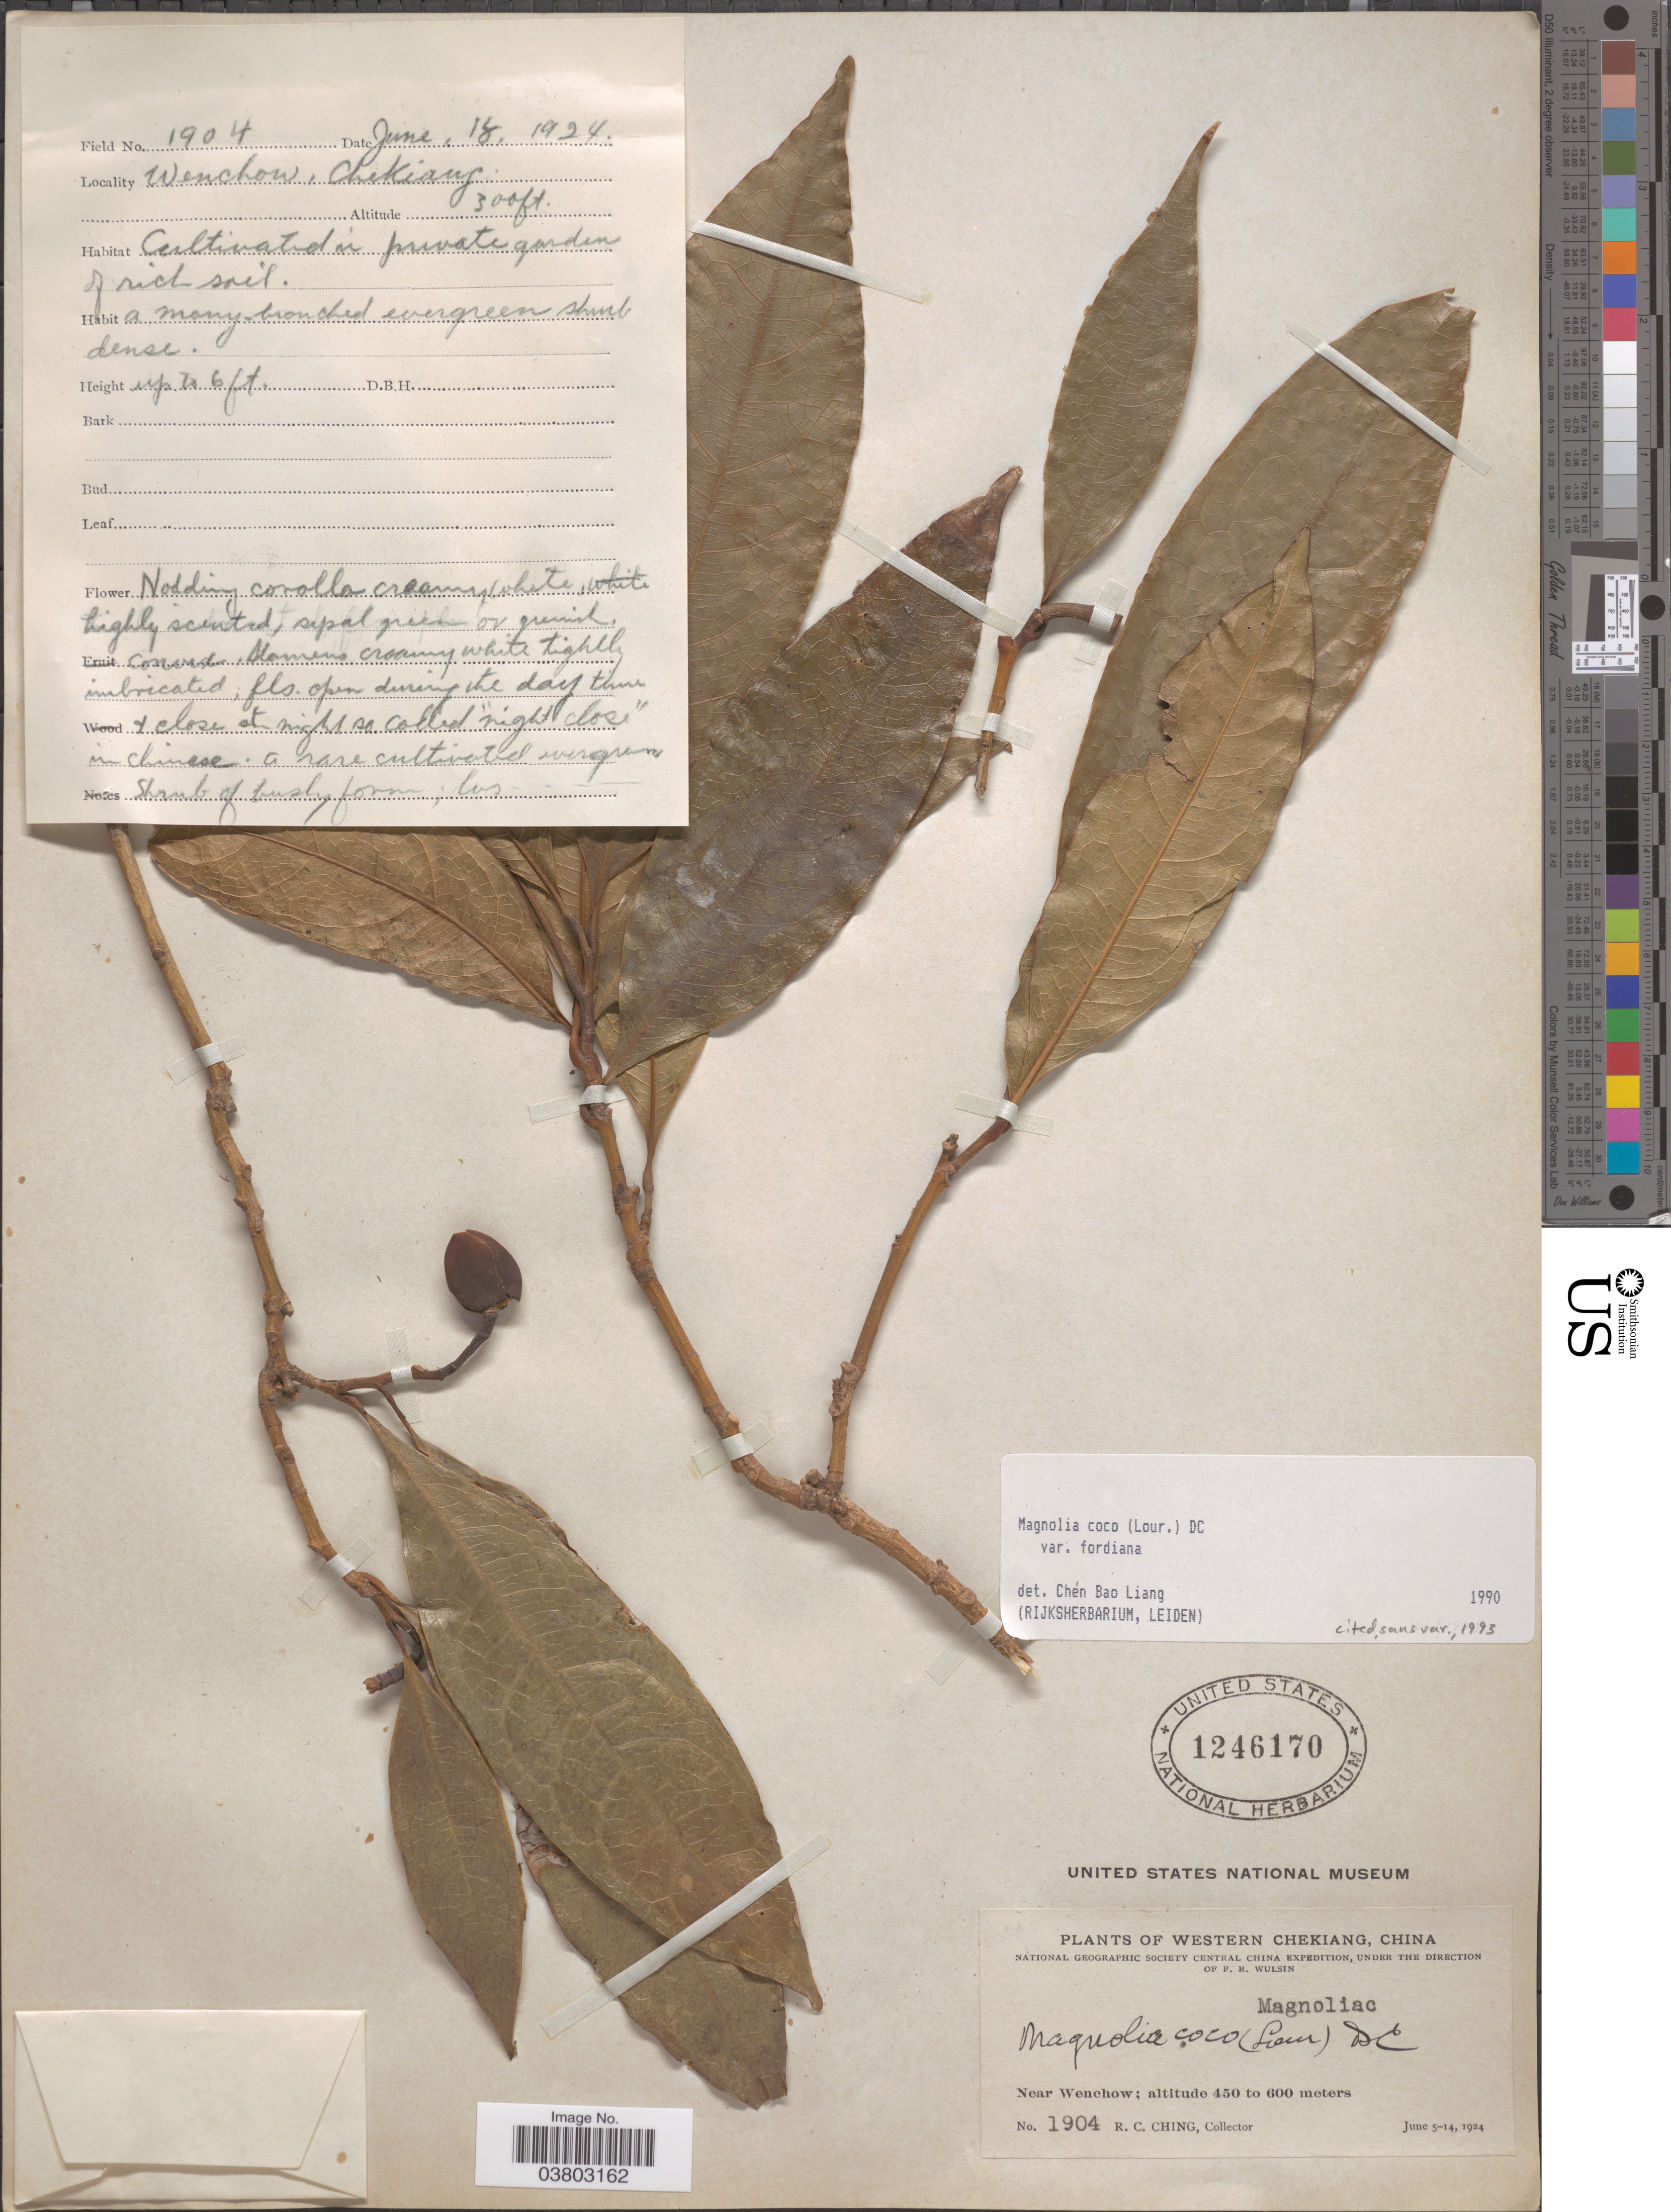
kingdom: Plantae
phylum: Tracheophyta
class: Magnoliopsida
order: Magnoliales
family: Magnoliaceae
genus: Magnolia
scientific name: Magnolia coco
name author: (Lour.) DC.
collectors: R. C. Ching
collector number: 1904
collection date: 1924-06-18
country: China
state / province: Zhejiang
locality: Wenchow, Chekiang. In private garden. Western Chekiang. Near Wenchow.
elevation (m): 91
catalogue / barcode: US 1246170